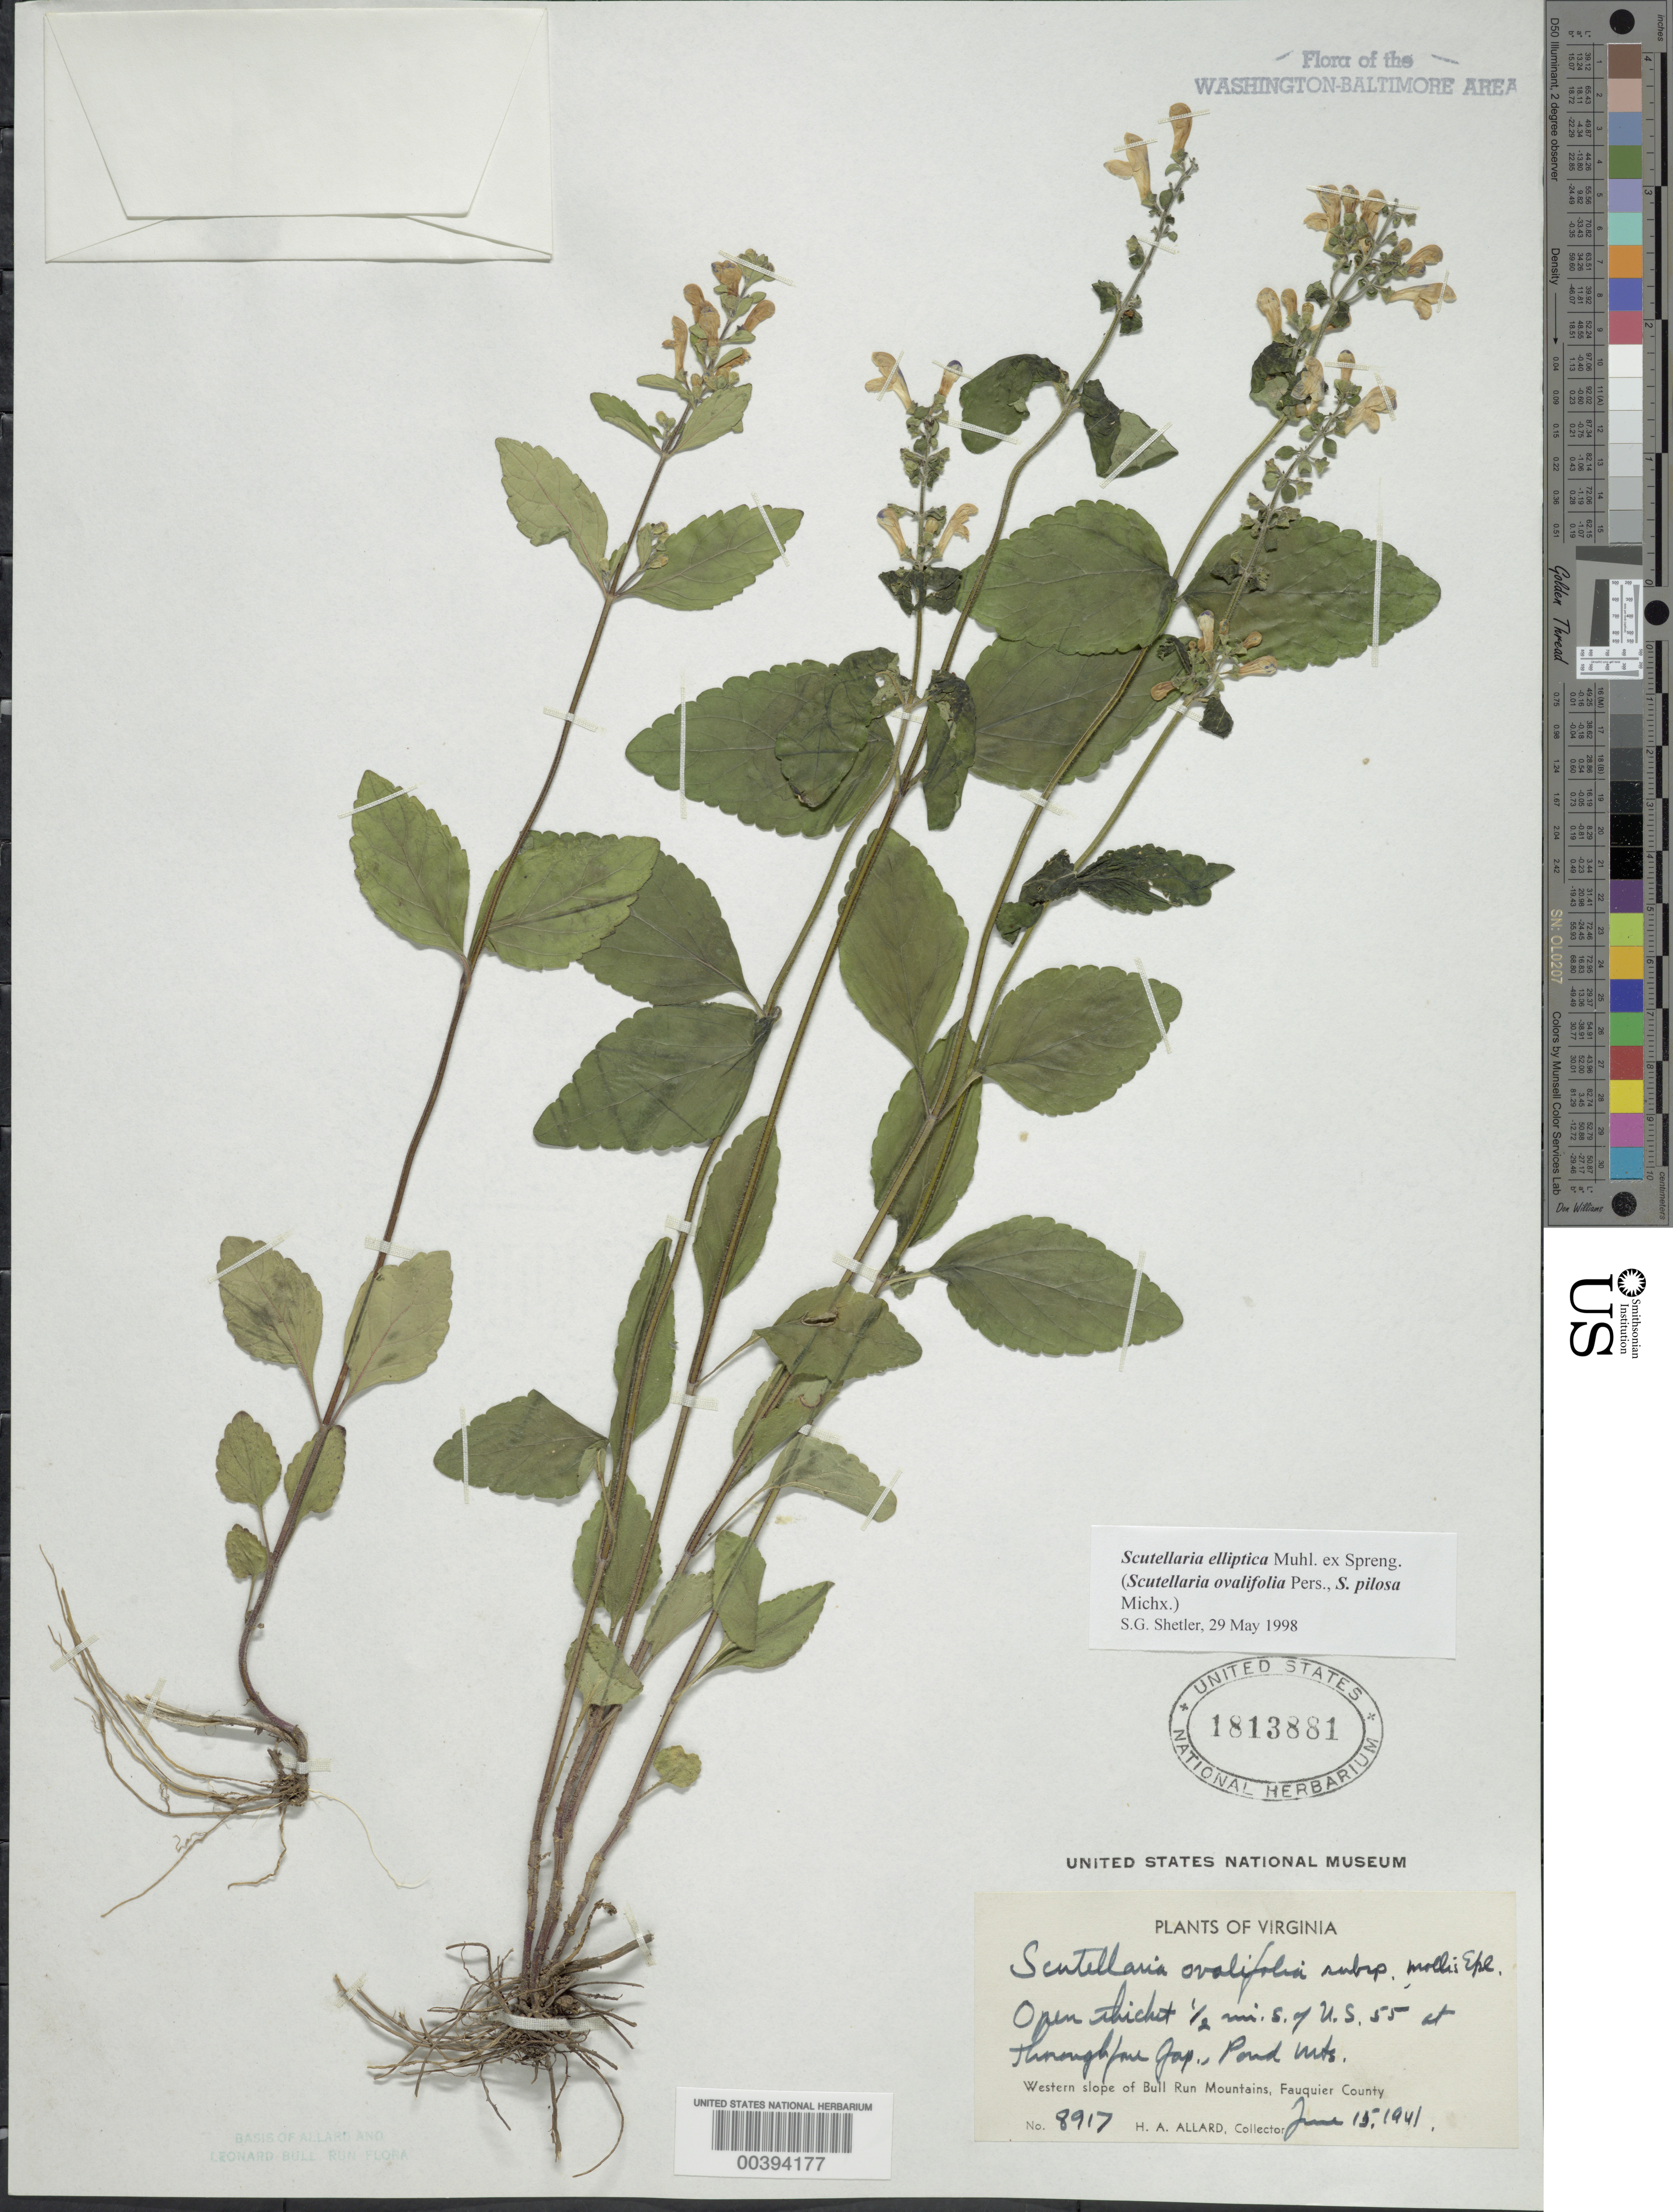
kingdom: Plantae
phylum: Tracheophyta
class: Magnoliopsida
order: Lamiales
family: Lamiaceae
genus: Scutellaria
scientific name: Scutellaria elliptica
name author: Muhl.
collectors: H. A. Allard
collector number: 8917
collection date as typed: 15 Jun 1941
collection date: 1941-06-15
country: United States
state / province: Virginia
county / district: Fauquier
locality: South of US 55, Thorofare Gap, Pond Mt.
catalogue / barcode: US 1813881